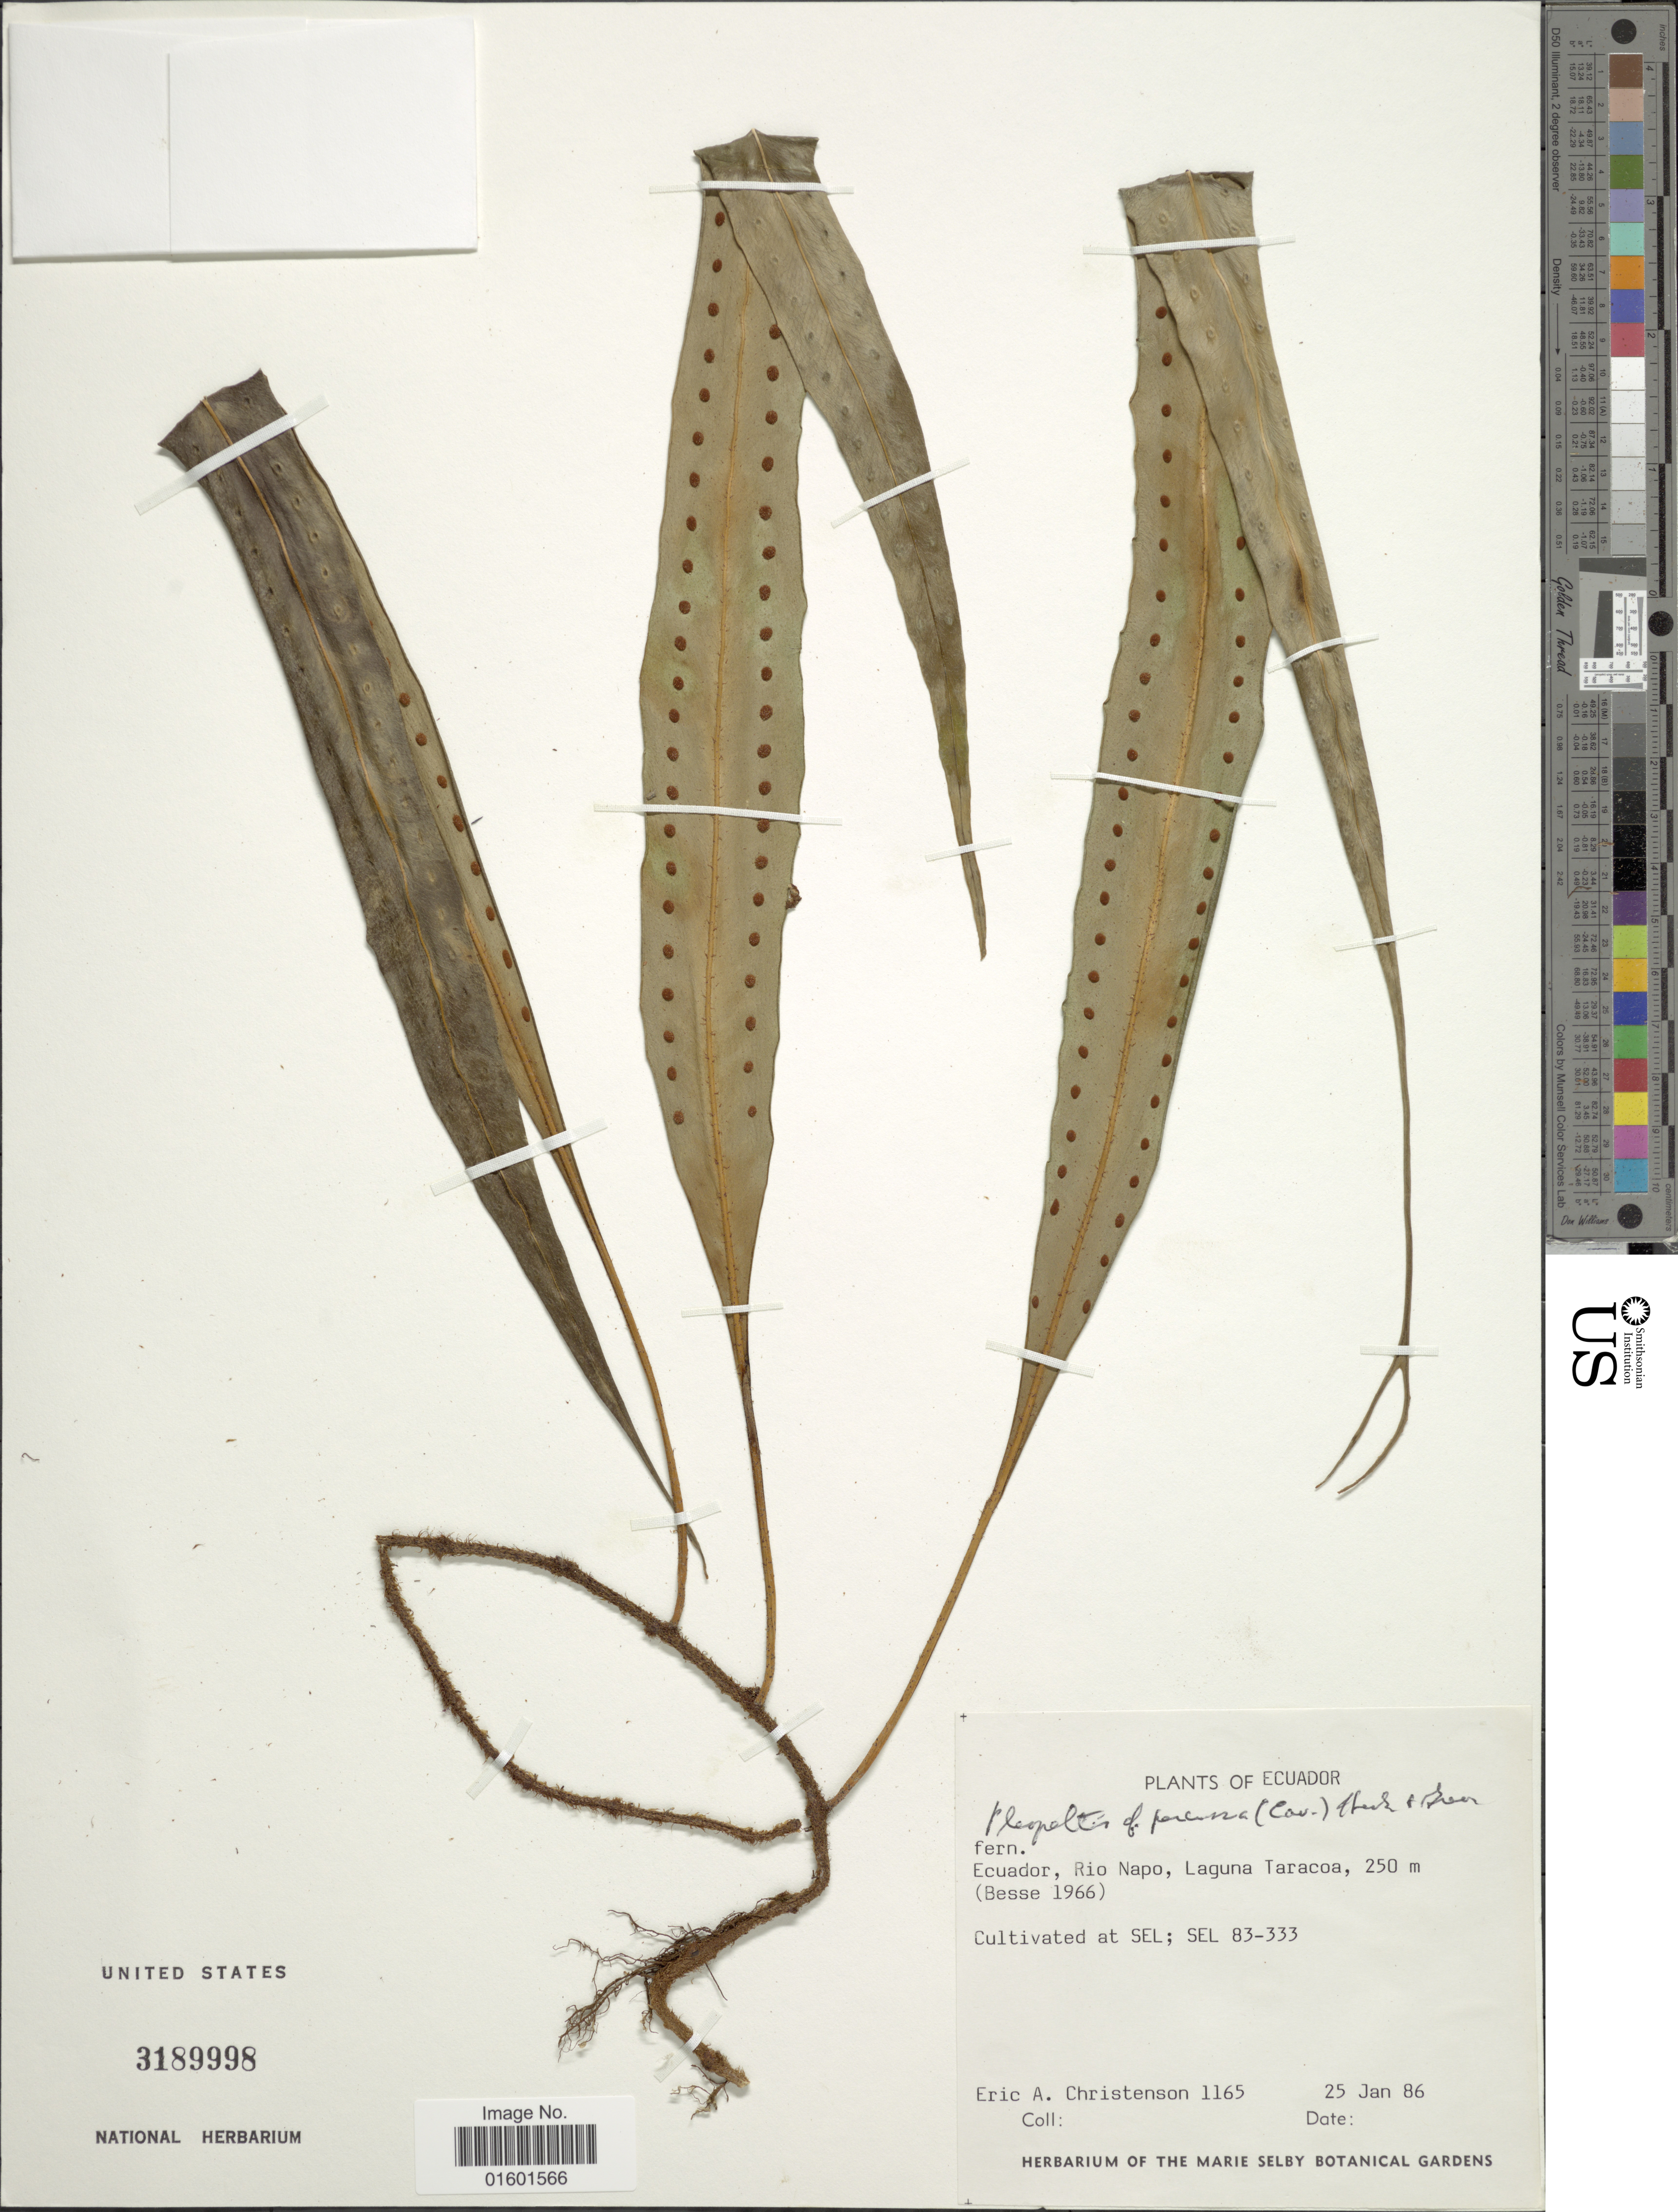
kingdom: Plantae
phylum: Tracheophyta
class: Polypodiopsida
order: Polypodiales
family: Polypodiaceae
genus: Microgramma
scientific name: Microgramma percussa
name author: (Cav.) de la Sota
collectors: E. A. Christenson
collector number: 1165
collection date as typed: Transcribed d/m/y: 25/1/86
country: Ecuador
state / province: Napo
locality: Rio Napo, Laguna Taracoa.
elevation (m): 250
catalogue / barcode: US 3189998